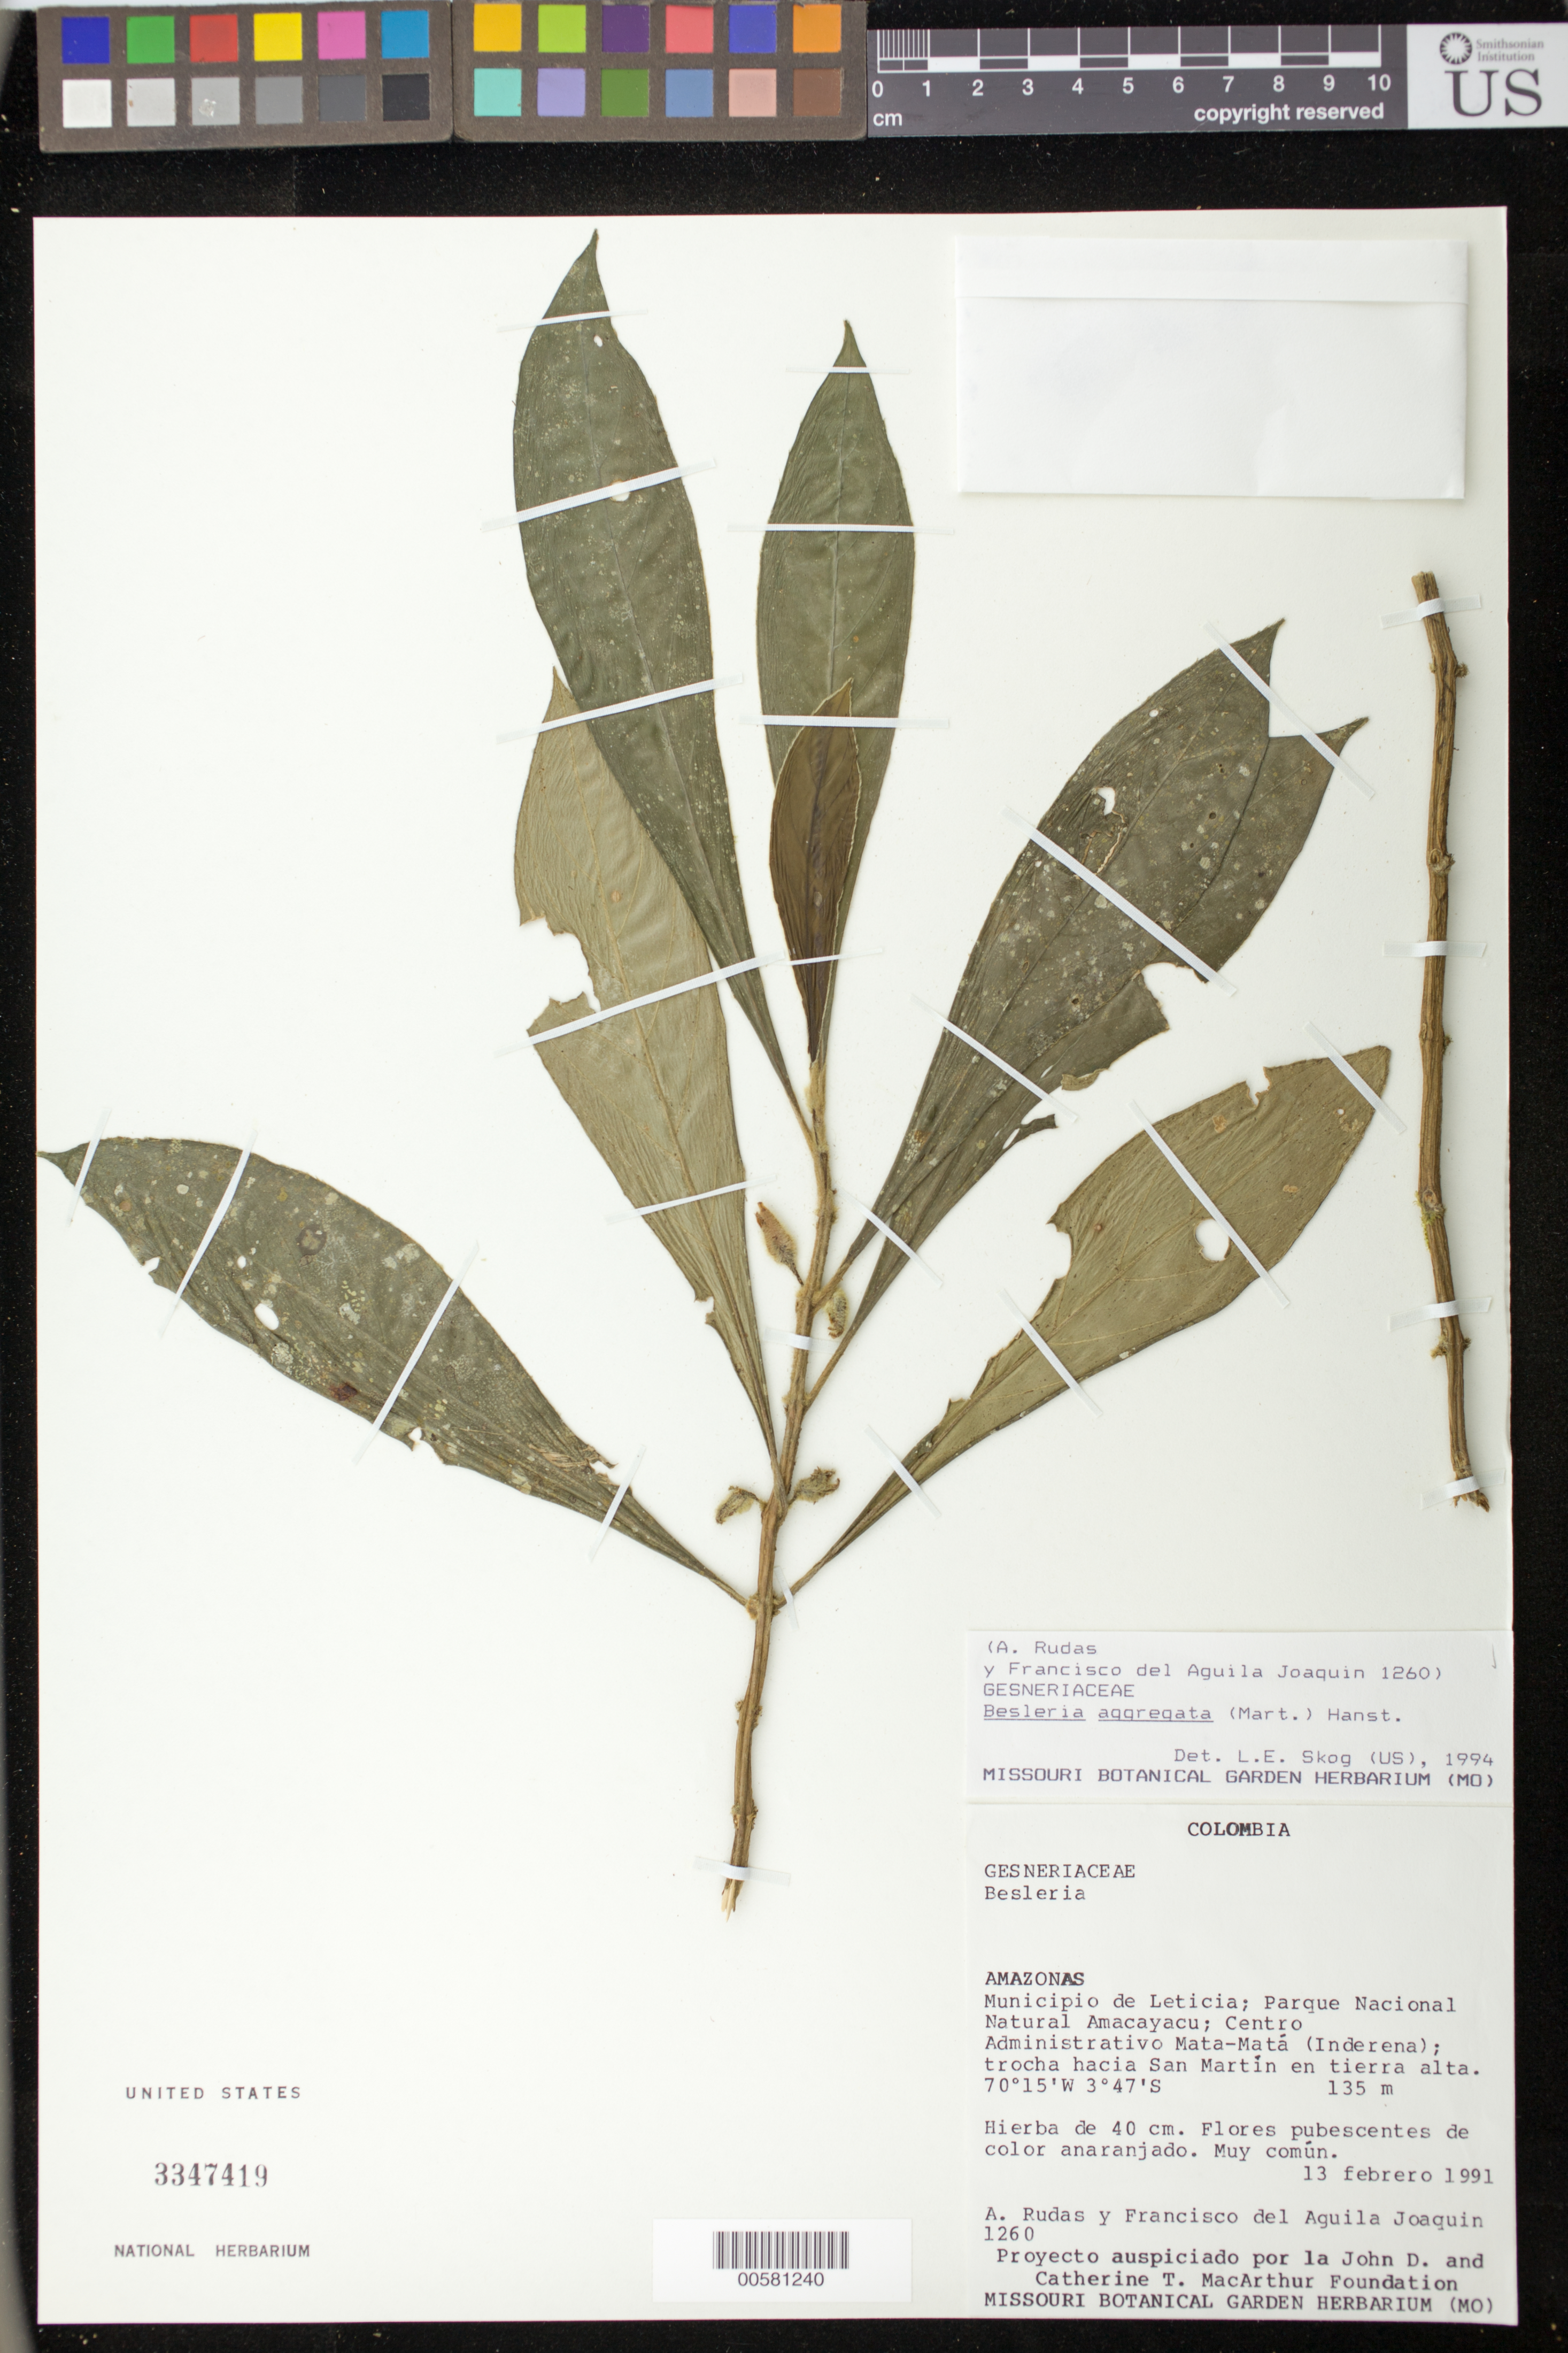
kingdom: Plantae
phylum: Tracheophyta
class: Magnoliopsida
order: Lamiales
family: Gesneriaceae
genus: Besleria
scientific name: Besleria aggregata var. aggregata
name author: (Mart.) Hanst.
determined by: Skog, Laurence E.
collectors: A. Rudas & F. Aguila Joaquin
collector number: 1260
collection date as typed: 13 Feb 1991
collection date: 1991-02-13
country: Colombia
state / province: Amazônas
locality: Mpio. de Leticia; Parque Nacional Natural Amacayacu; Centro Administrativo Mata-Matá (Inderena), trocha hacia San Martín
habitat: En tierra alta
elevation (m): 135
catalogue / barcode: US 3347419